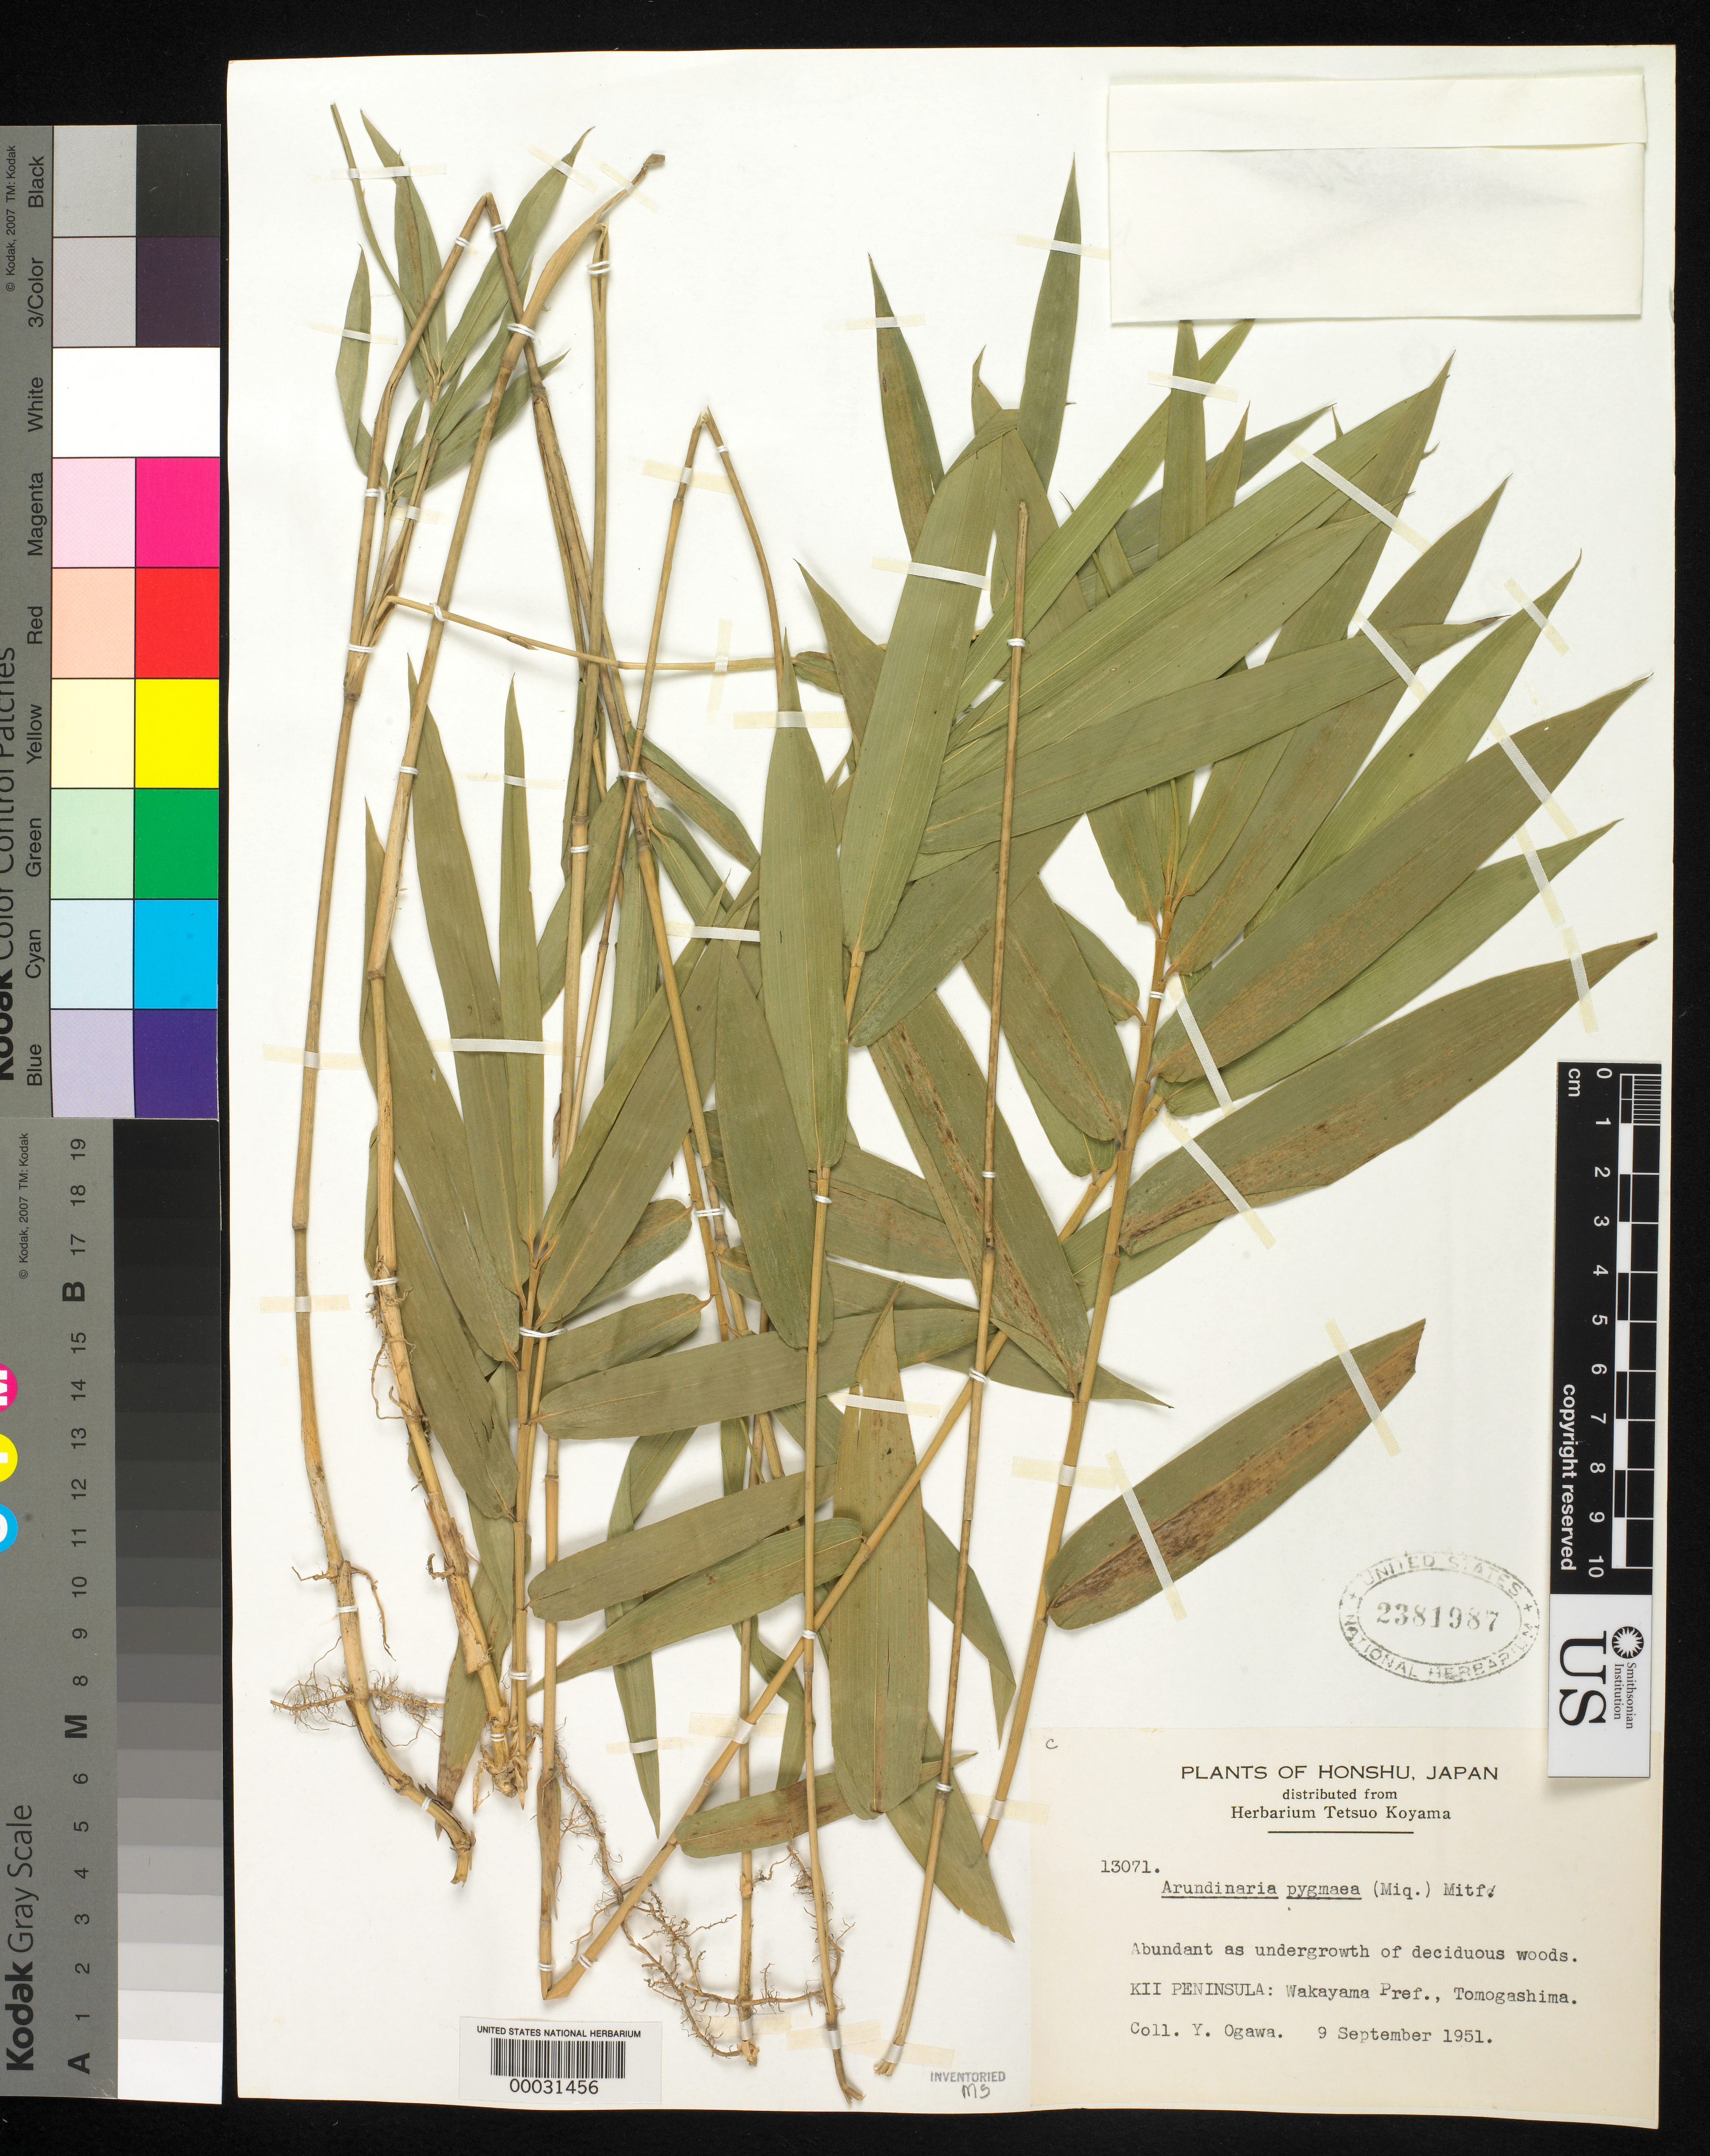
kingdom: Plantae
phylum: Tracheophyta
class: Liliopsida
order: Poales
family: Poaceae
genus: Arundinaria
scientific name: Arundinaria sp.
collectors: Y. Ogawa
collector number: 13071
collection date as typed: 09 Sep 1951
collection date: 1951-09-09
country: Japan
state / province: Wakayama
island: Honshu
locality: Kii peninsula, tomogashima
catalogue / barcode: US 2381987